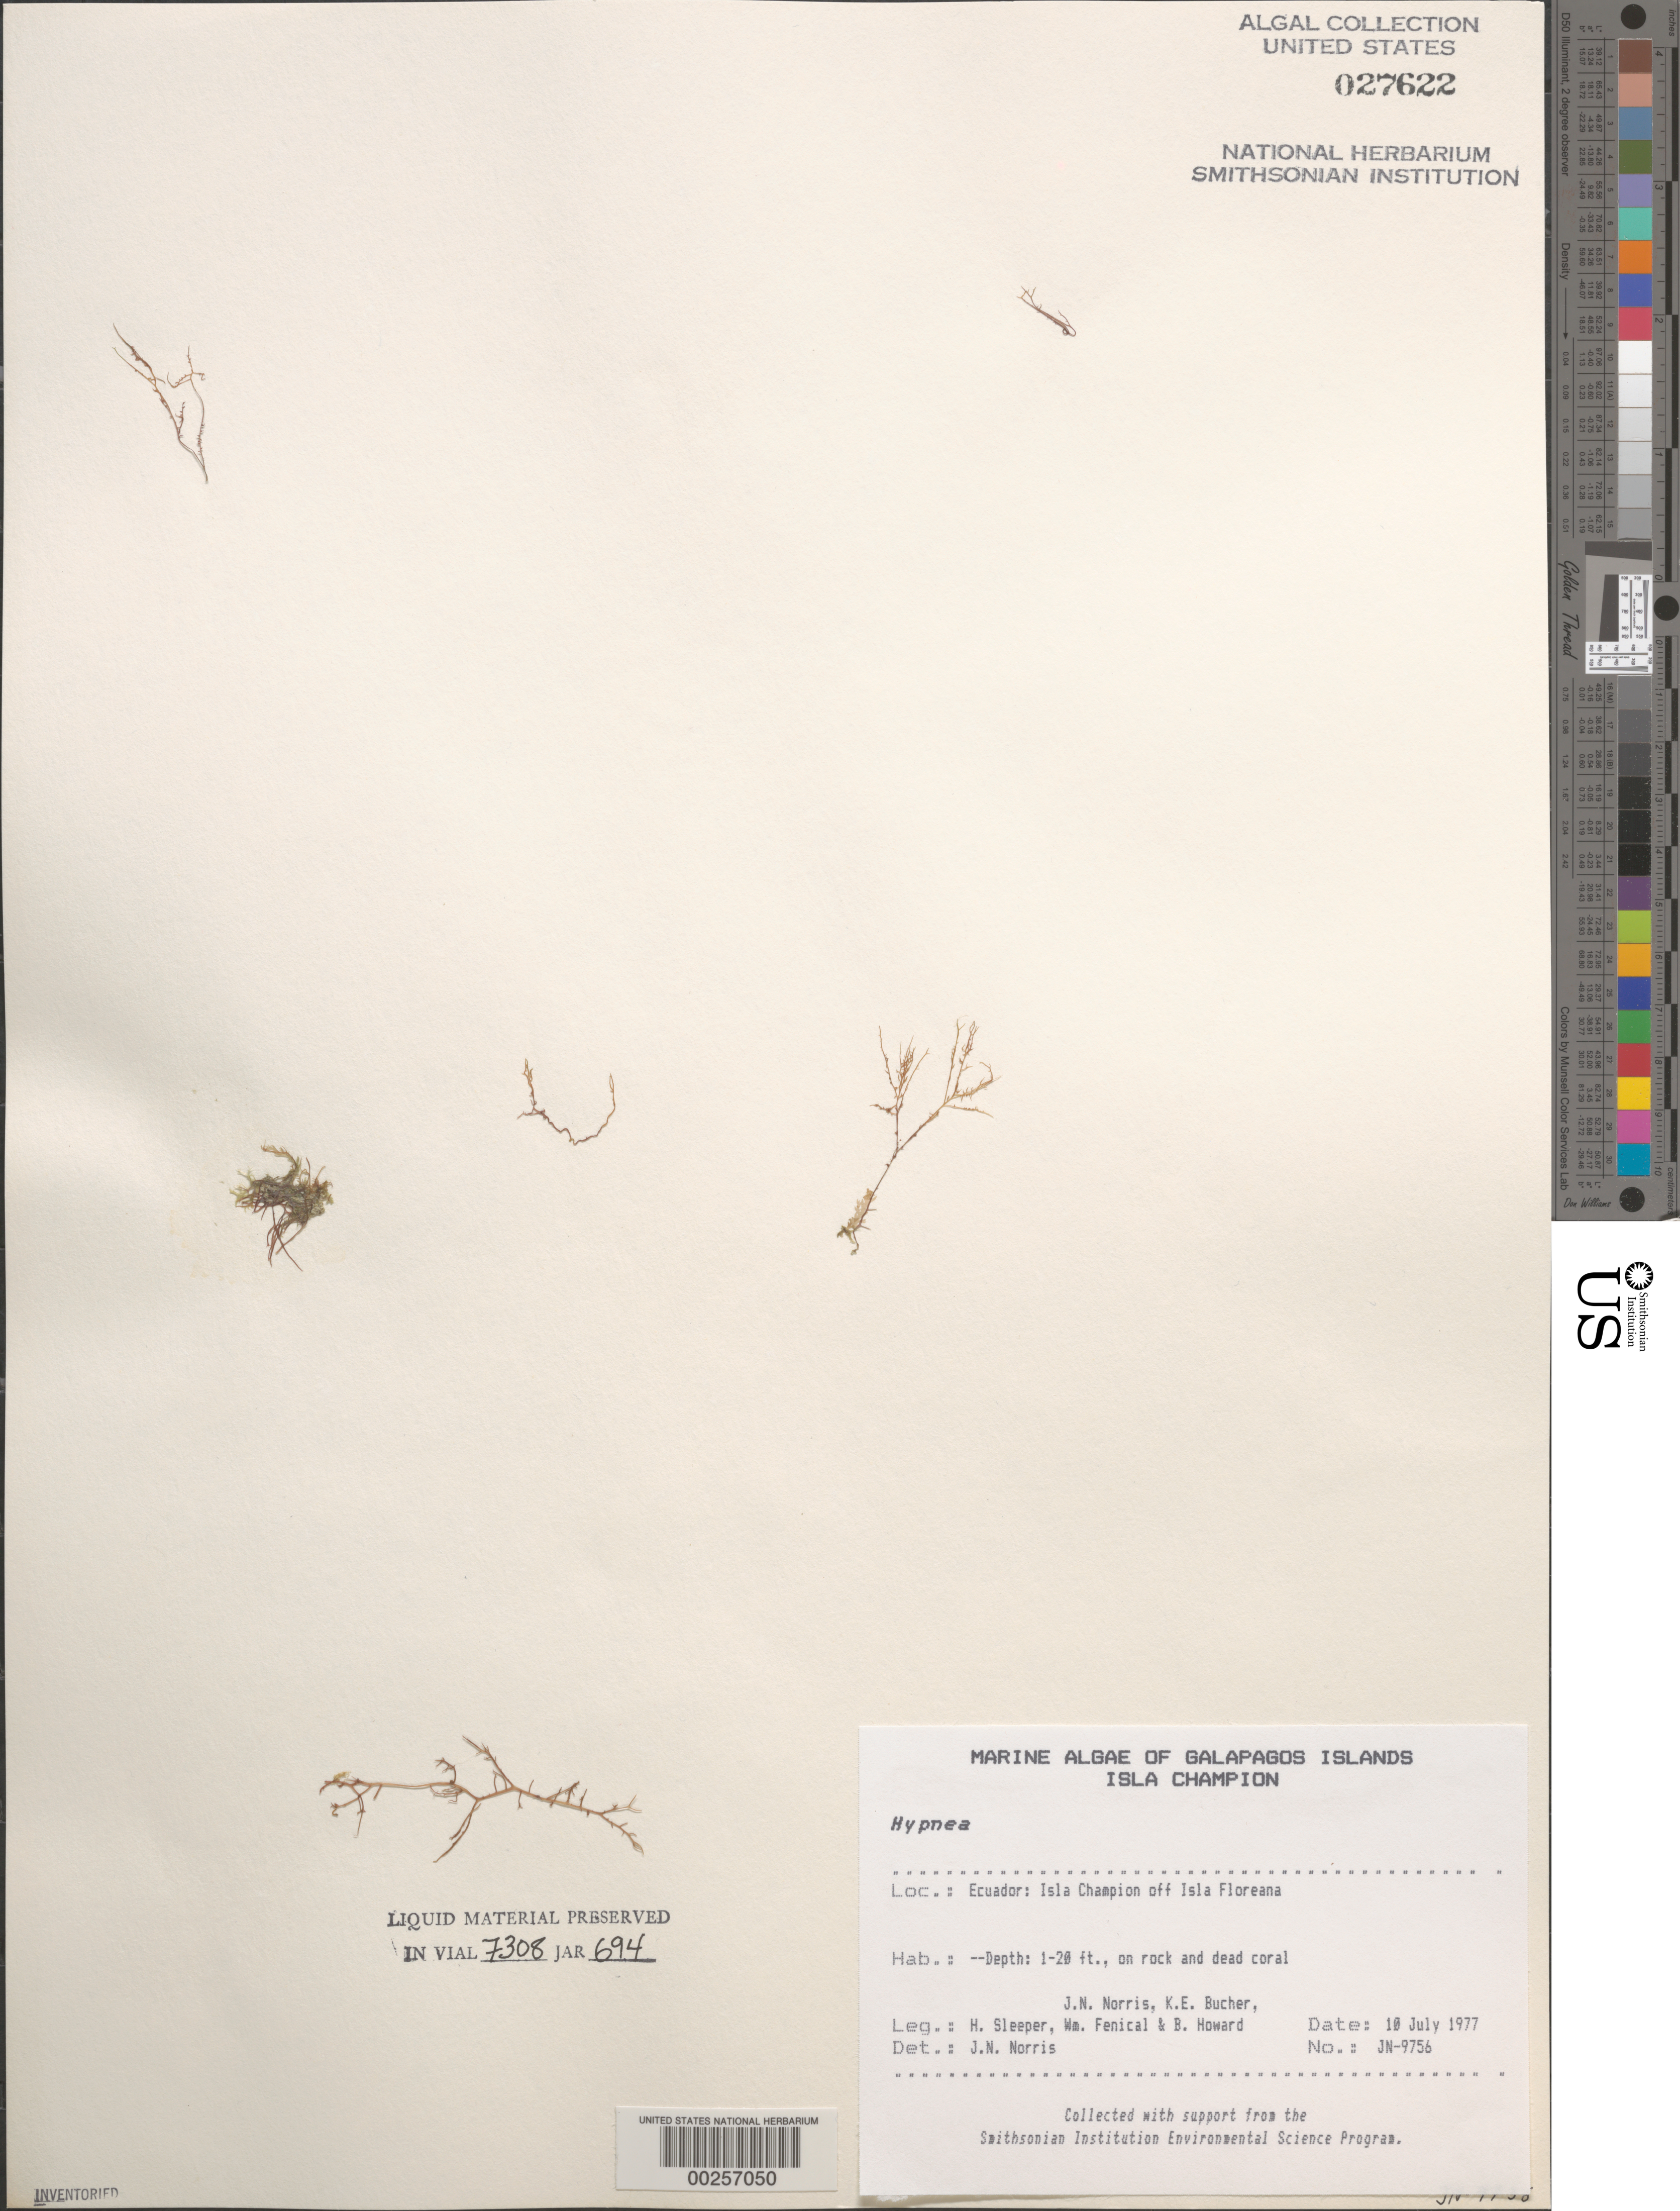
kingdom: Plantae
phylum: Rhodophyta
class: Florideophyceae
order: Gigartinales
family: Cystocloniaceae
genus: Hypnea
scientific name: Hypnea sp.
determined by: Norris, James N.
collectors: J. N. Norris, K. E. Bucher, H. Sleeper, W. Fenical & B. Howard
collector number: JN-9756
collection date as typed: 10 Jul 1977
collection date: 1977-07-10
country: Ecuador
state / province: Colón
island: Champion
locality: Off Isla Santa María (Isla Floreana)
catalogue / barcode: US 27622